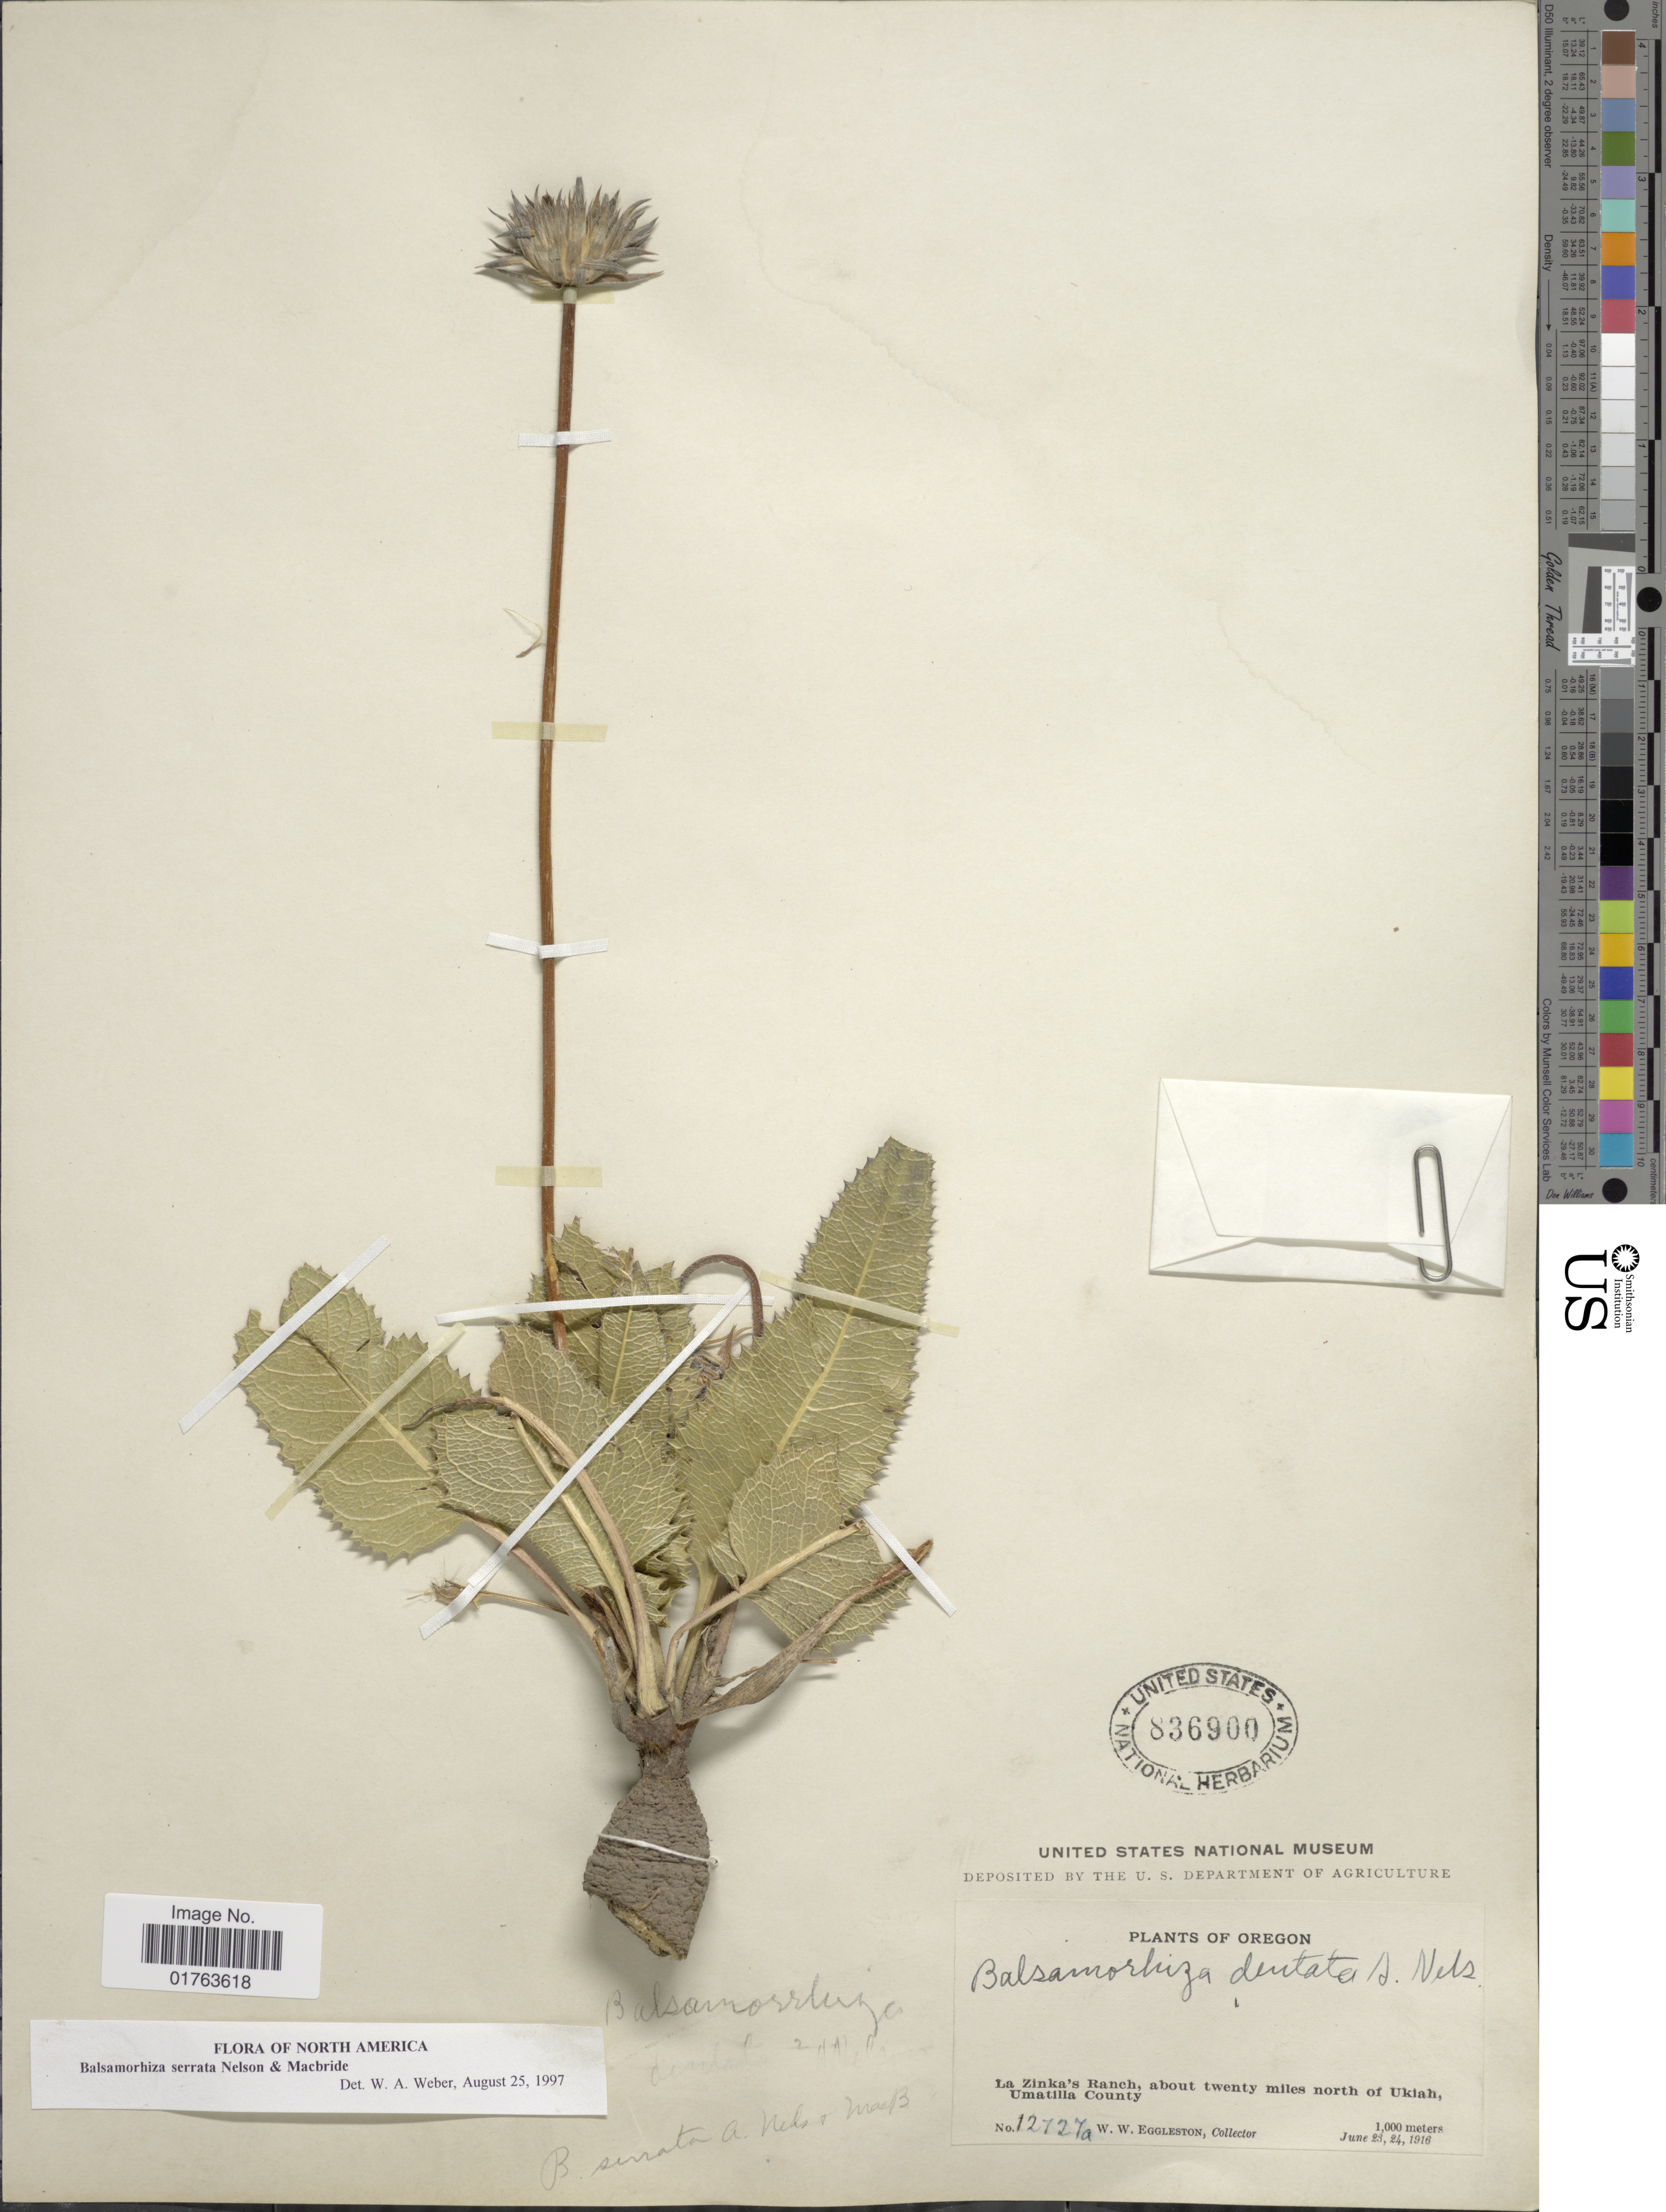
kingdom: Plantae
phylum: Tracheophyta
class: Magnoliopsida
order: Asterales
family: Asteraceae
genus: Balsamorhiza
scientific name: Balsamorhiza serrata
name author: A. Nelson & J.F. Macbr.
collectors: W. W. Eggleston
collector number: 12727a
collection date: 1916-06-23/1916-06-24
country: United States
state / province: Oregon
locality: La Zinka's Ranch, about twenty miles north of Ukiah, Umatilla County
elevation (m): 1000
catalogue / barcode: US 836900